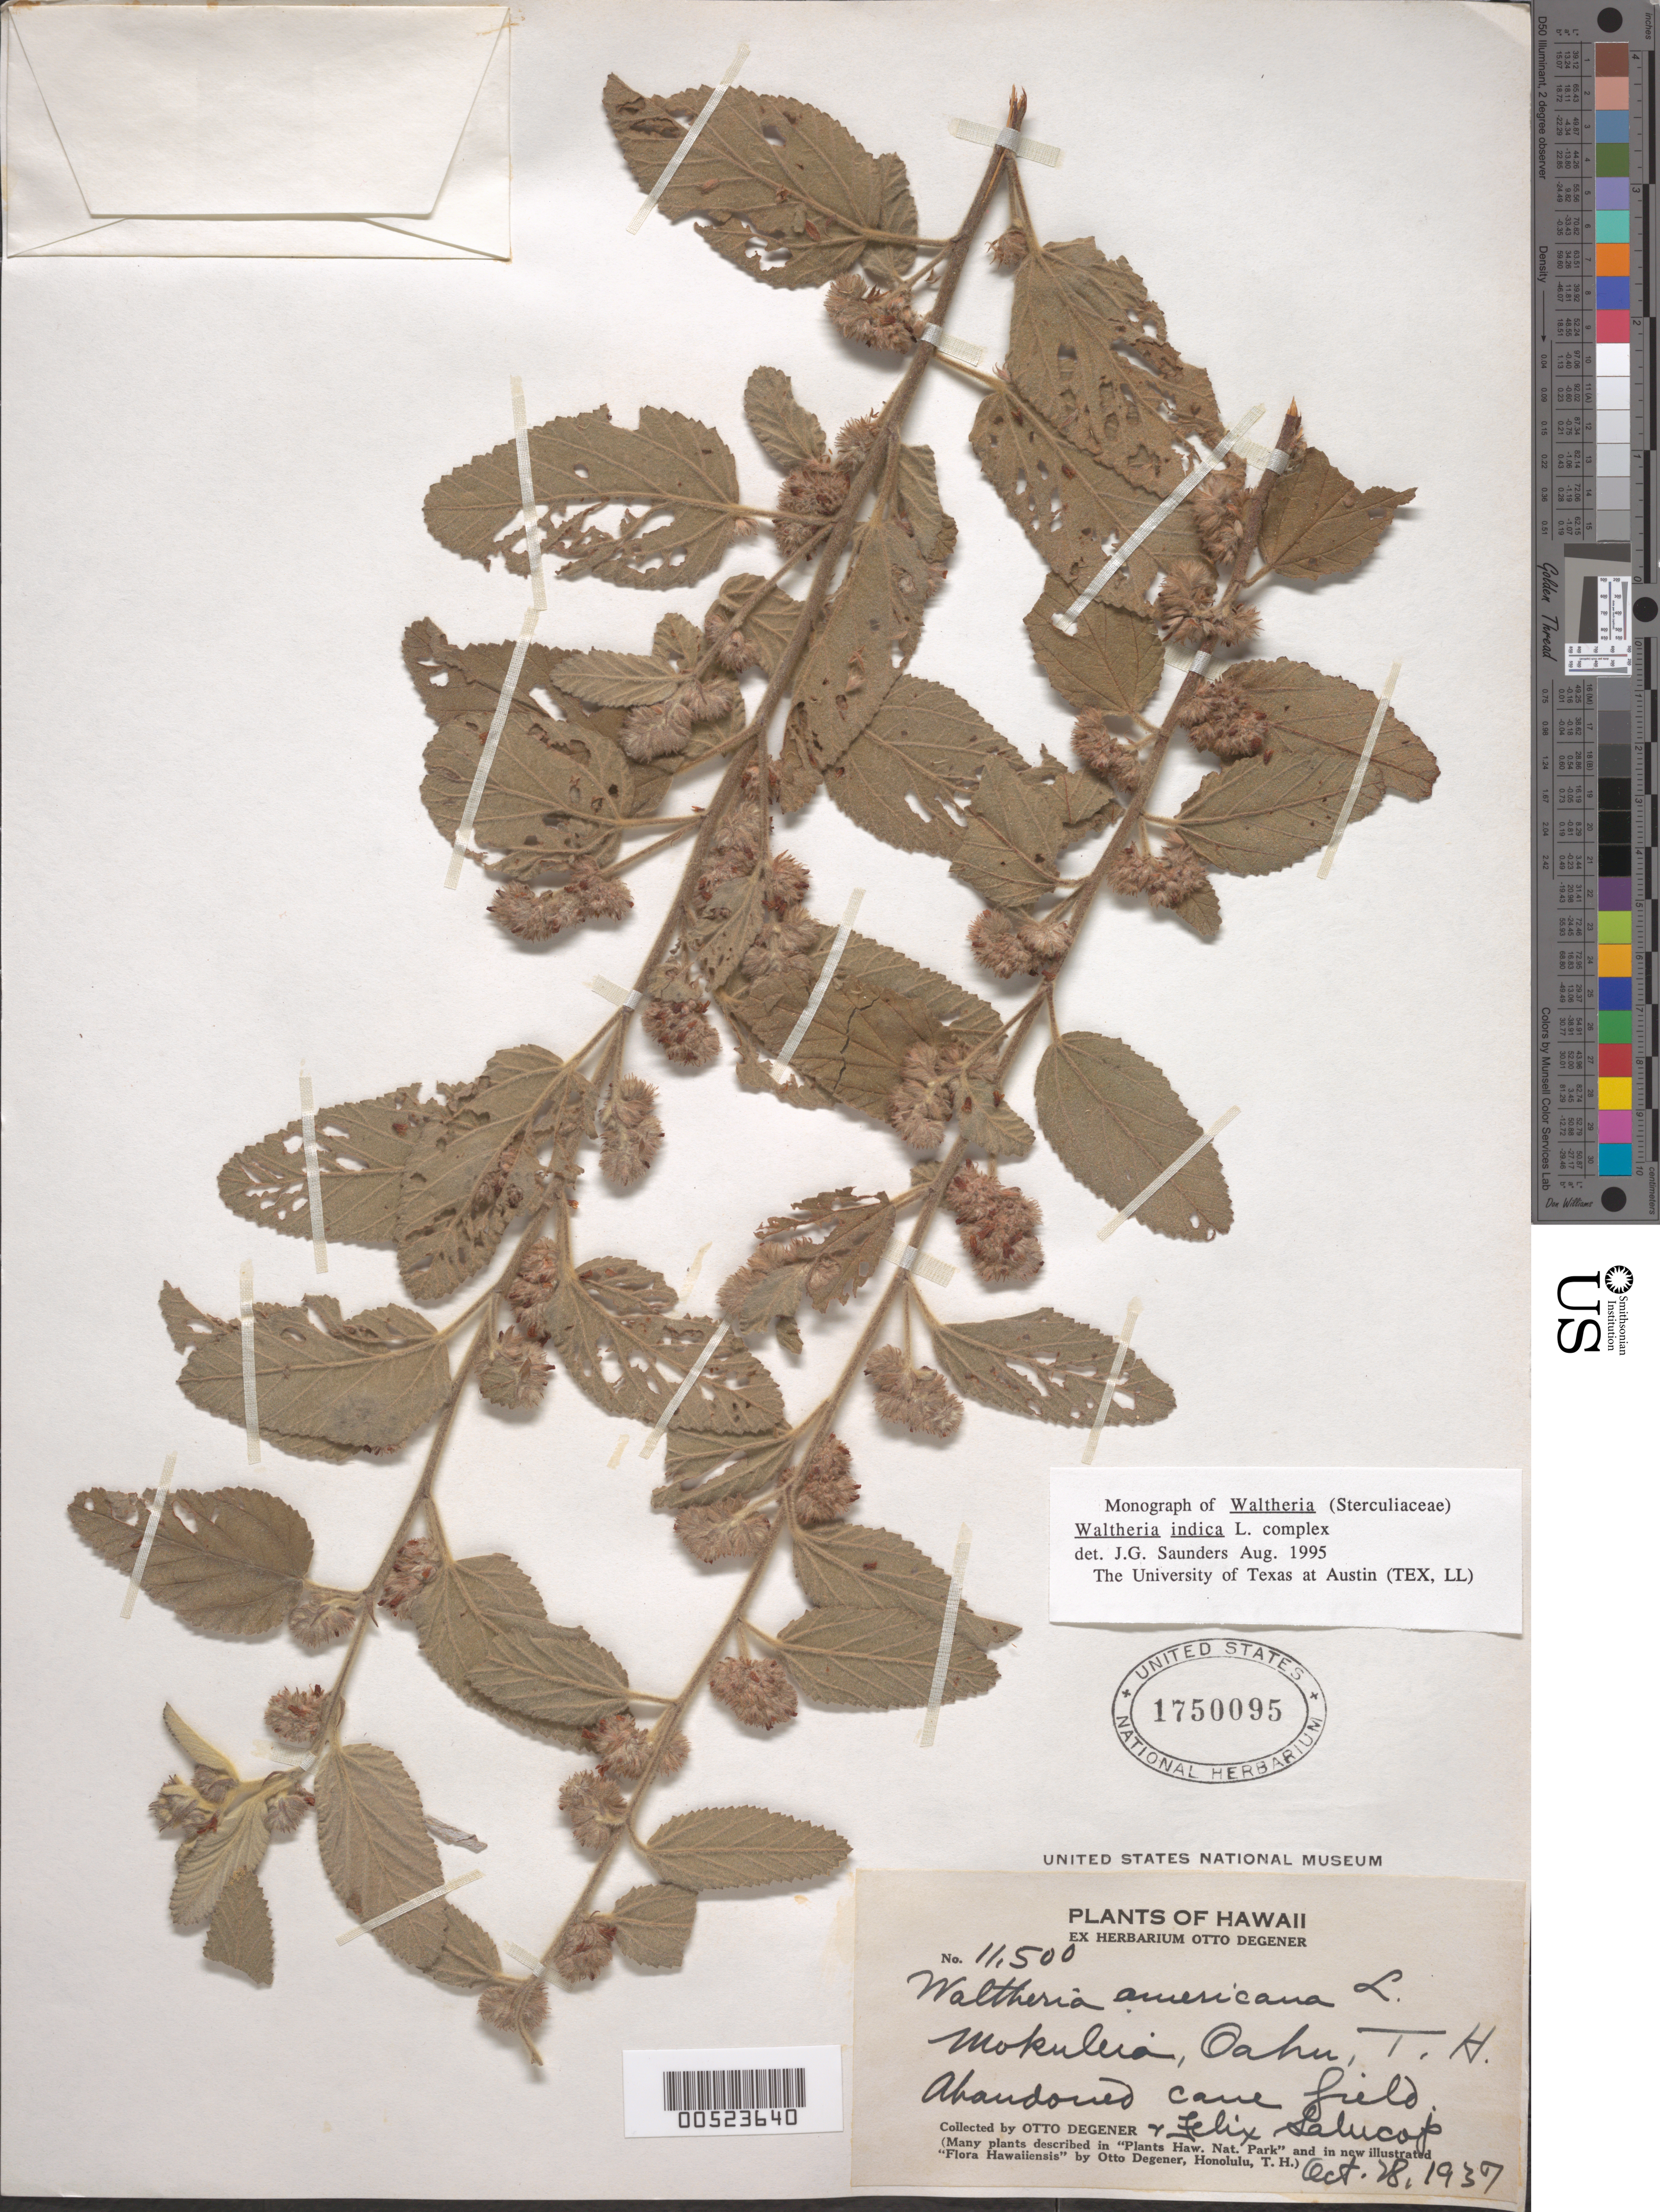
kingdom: Plantae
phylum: Tracheophyta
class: Magnoliopsida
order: Malvales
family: Malvaceae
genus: Waltheria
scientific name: Waltheria indica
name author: L.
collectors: O. Degener & F. Salucop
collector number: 11500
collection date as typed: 28 Oct 1937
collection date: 1937-10-28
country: United States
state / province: Hawaii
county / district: Honolulu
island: Oahu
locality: Mokuleia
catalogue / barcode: US 1750095